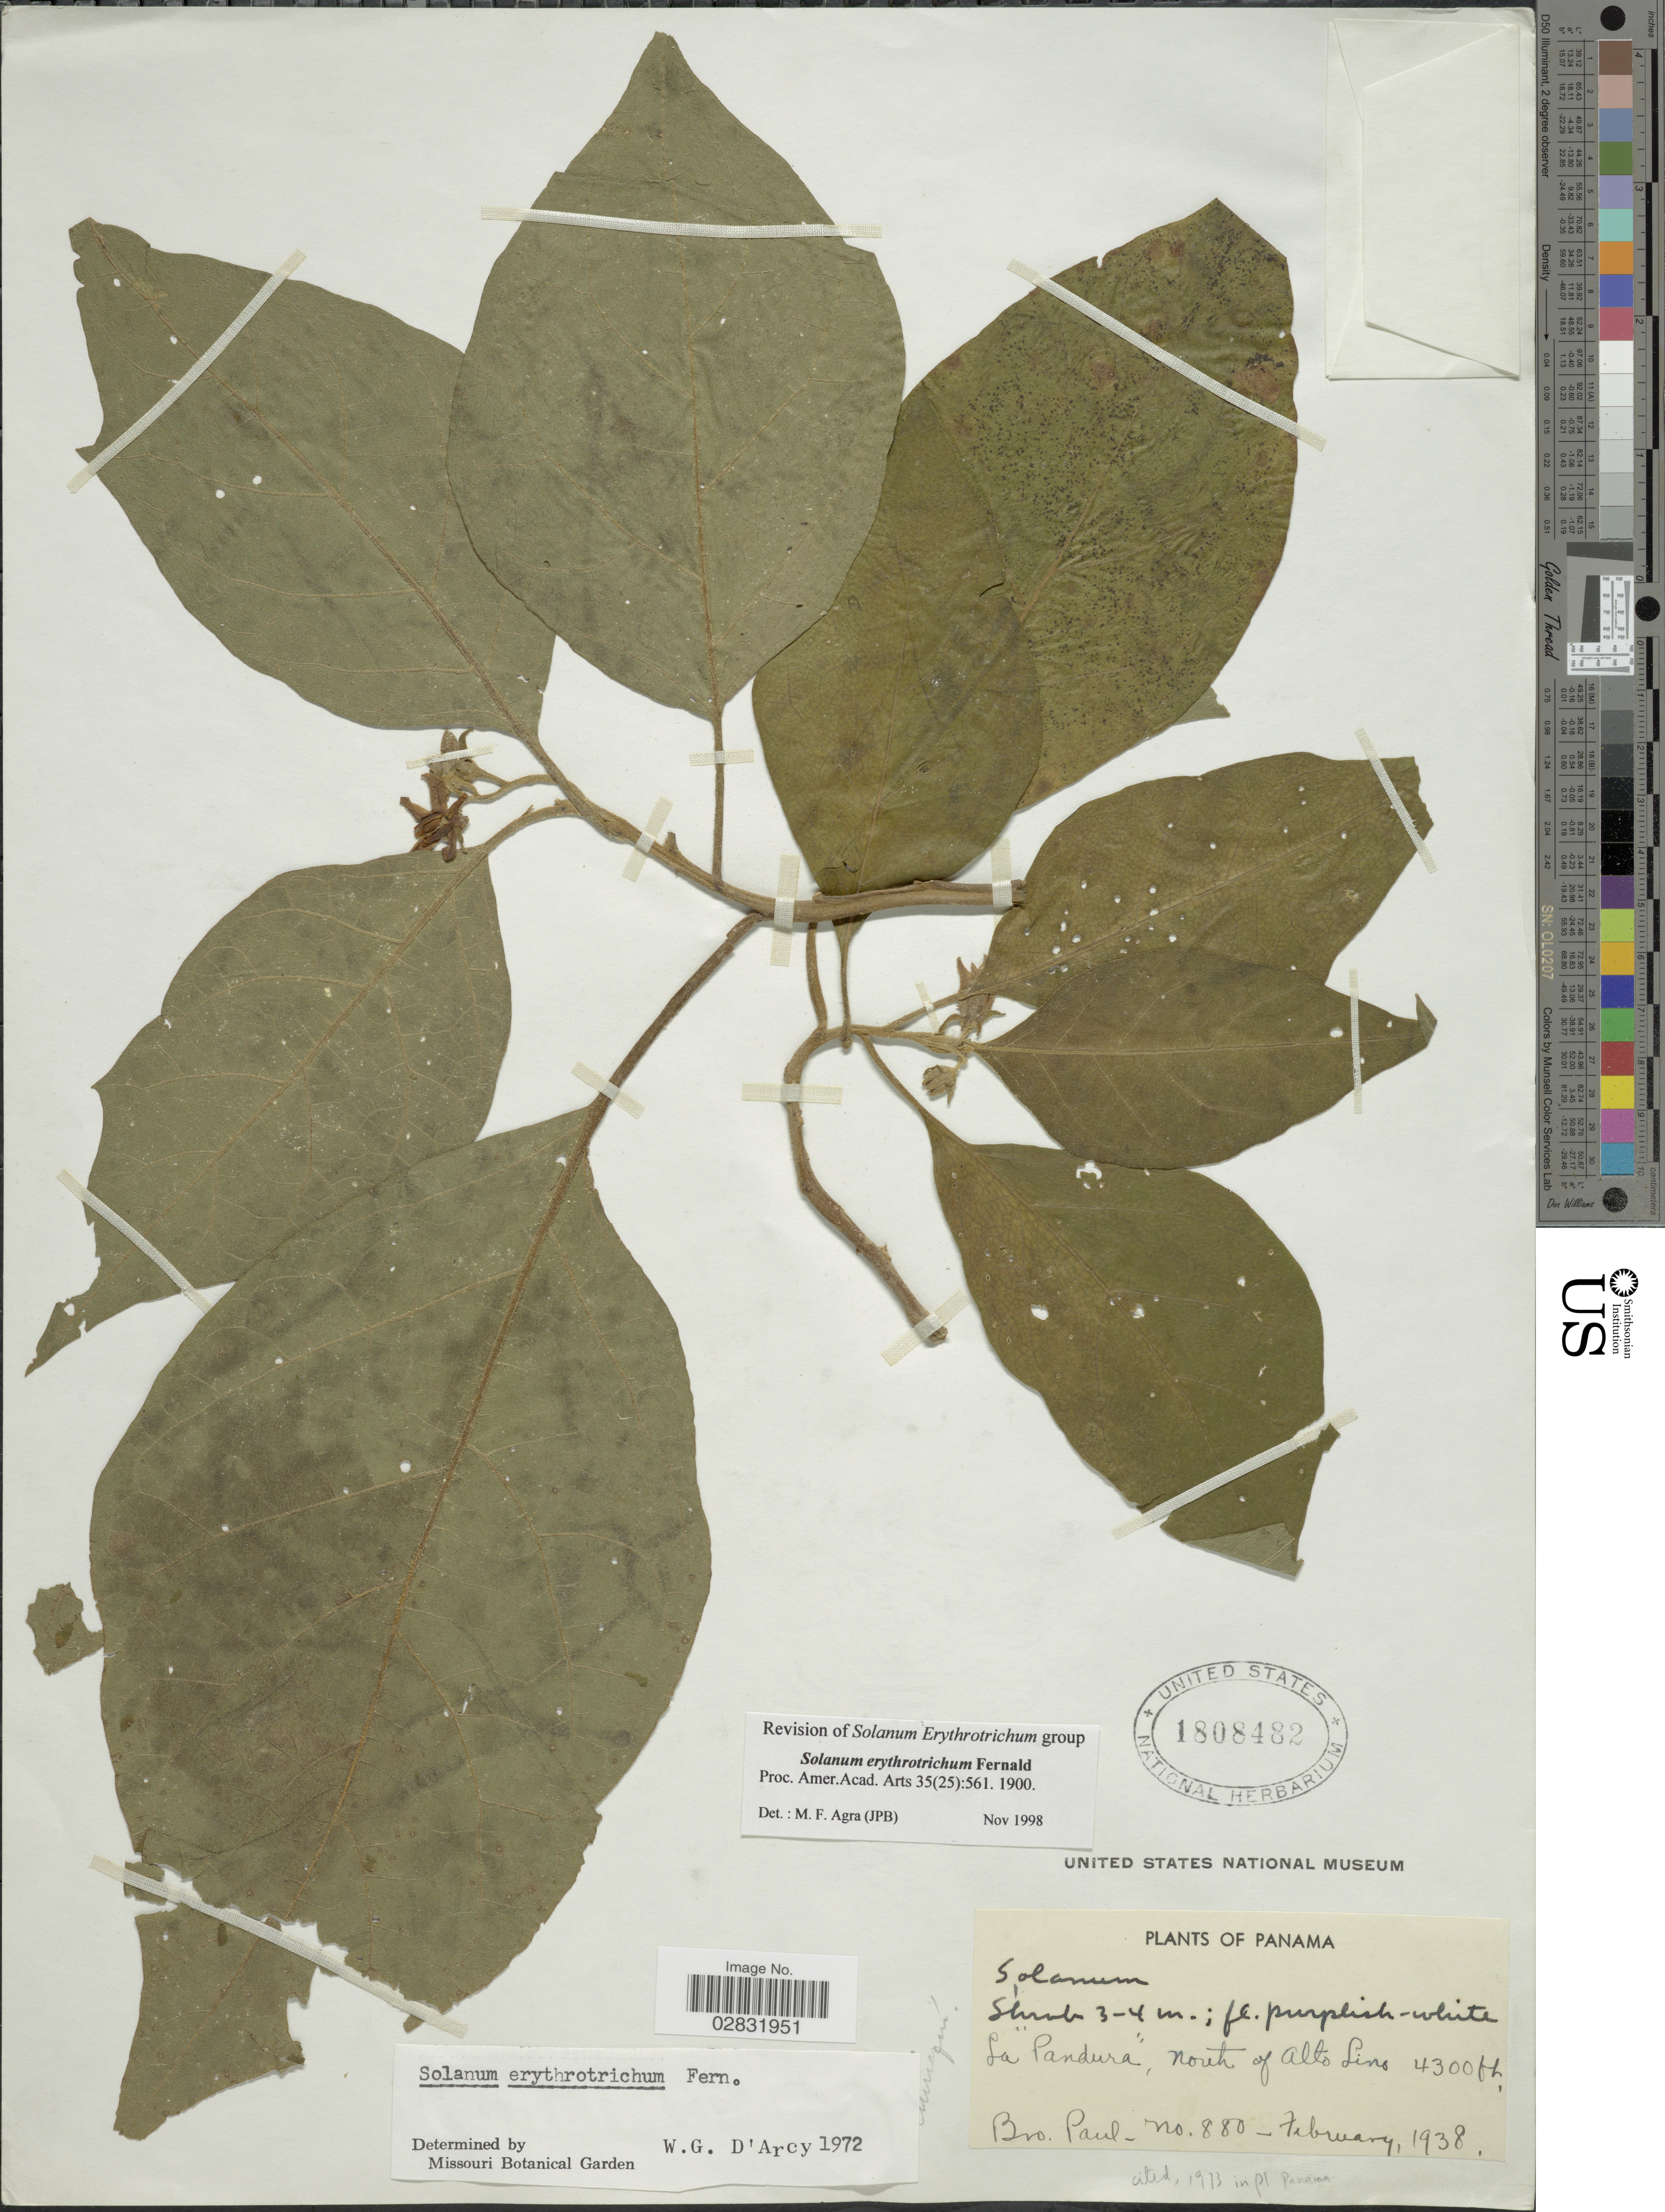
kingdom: Plantae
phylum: Tracheophyta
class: Magnoliopsida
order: Solanales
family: Solanaceae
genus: Solanum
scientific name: Solanum erythrotrichum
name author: Fernald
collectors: B. Paul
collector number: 880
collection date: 1938-02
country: Panama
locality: La Pandura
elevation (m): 1311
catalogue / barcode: US 1808482